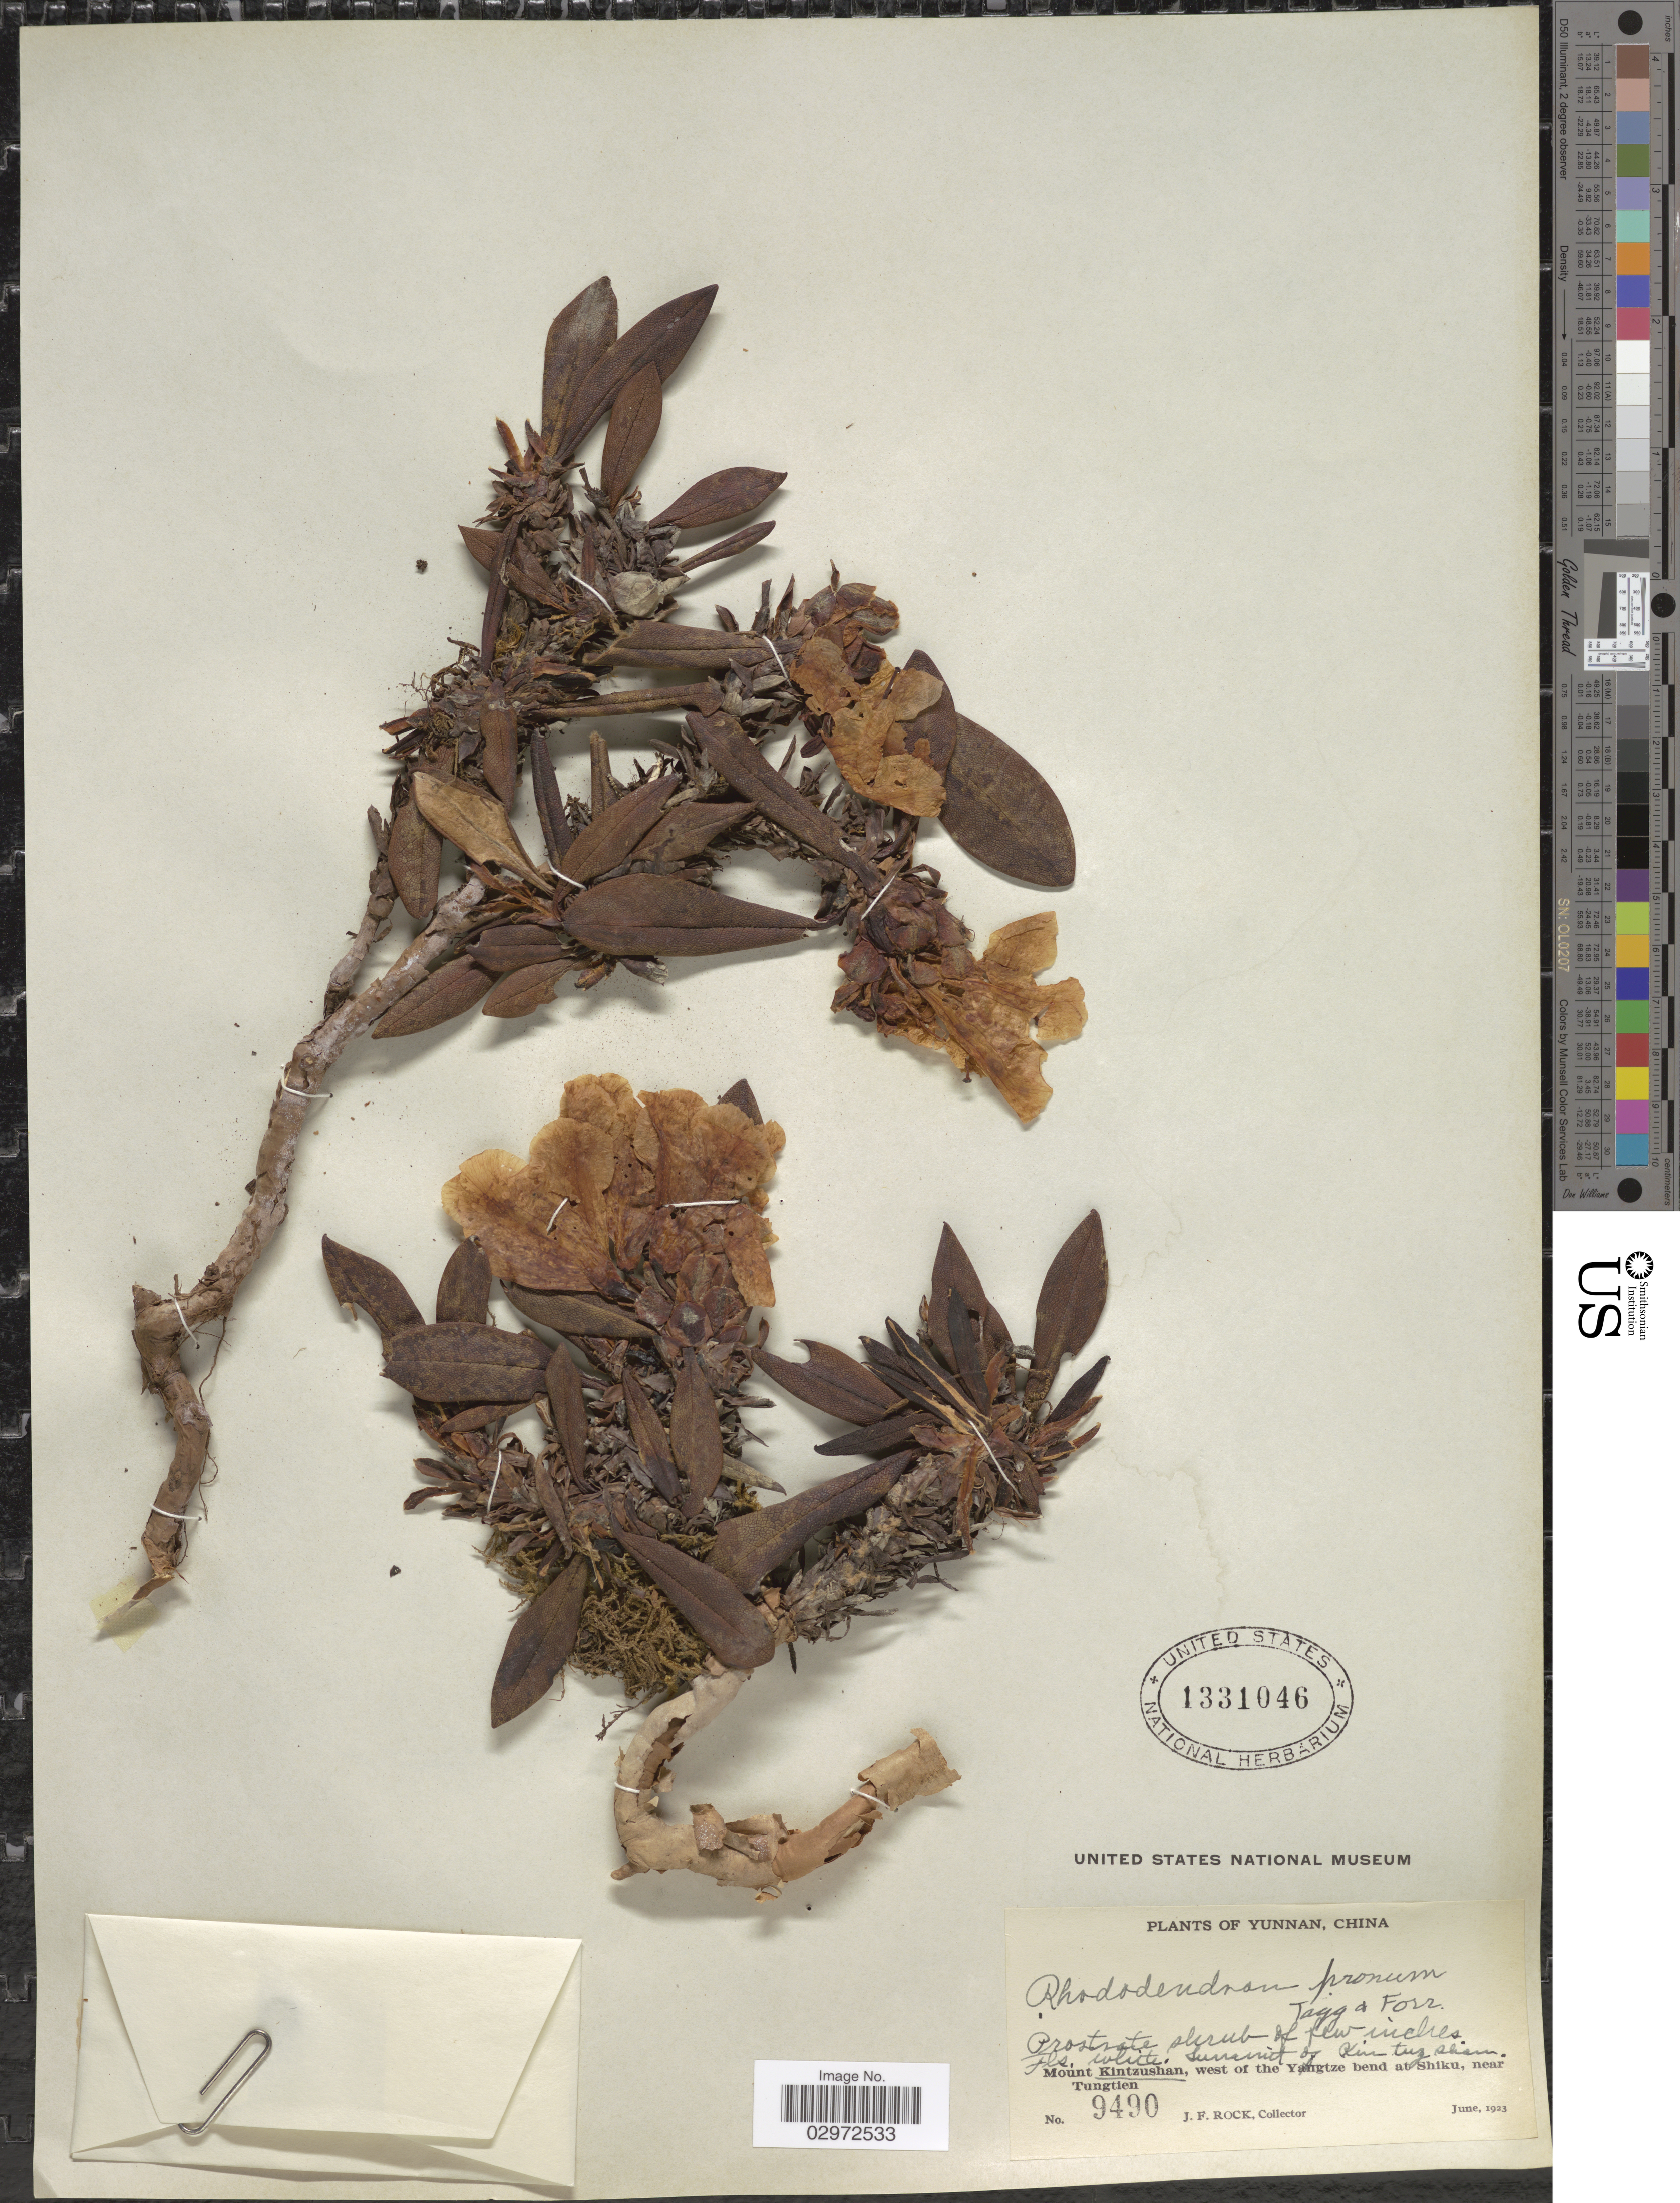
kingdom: Plantae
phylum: Tracheophyta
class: Magnoliopsida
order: Ericales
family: Ericaceae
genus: Rhododendron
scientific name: Rhododendron pronum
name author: Tagg & Forrest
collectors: J. Rock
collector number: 9490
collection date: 1923-06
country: China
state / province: Yunnan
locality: Mount Kintzushan, west of the Yangtze bend at Shiku, near Tungtien, summit of Kintuzshan.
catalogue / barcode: US 1331046